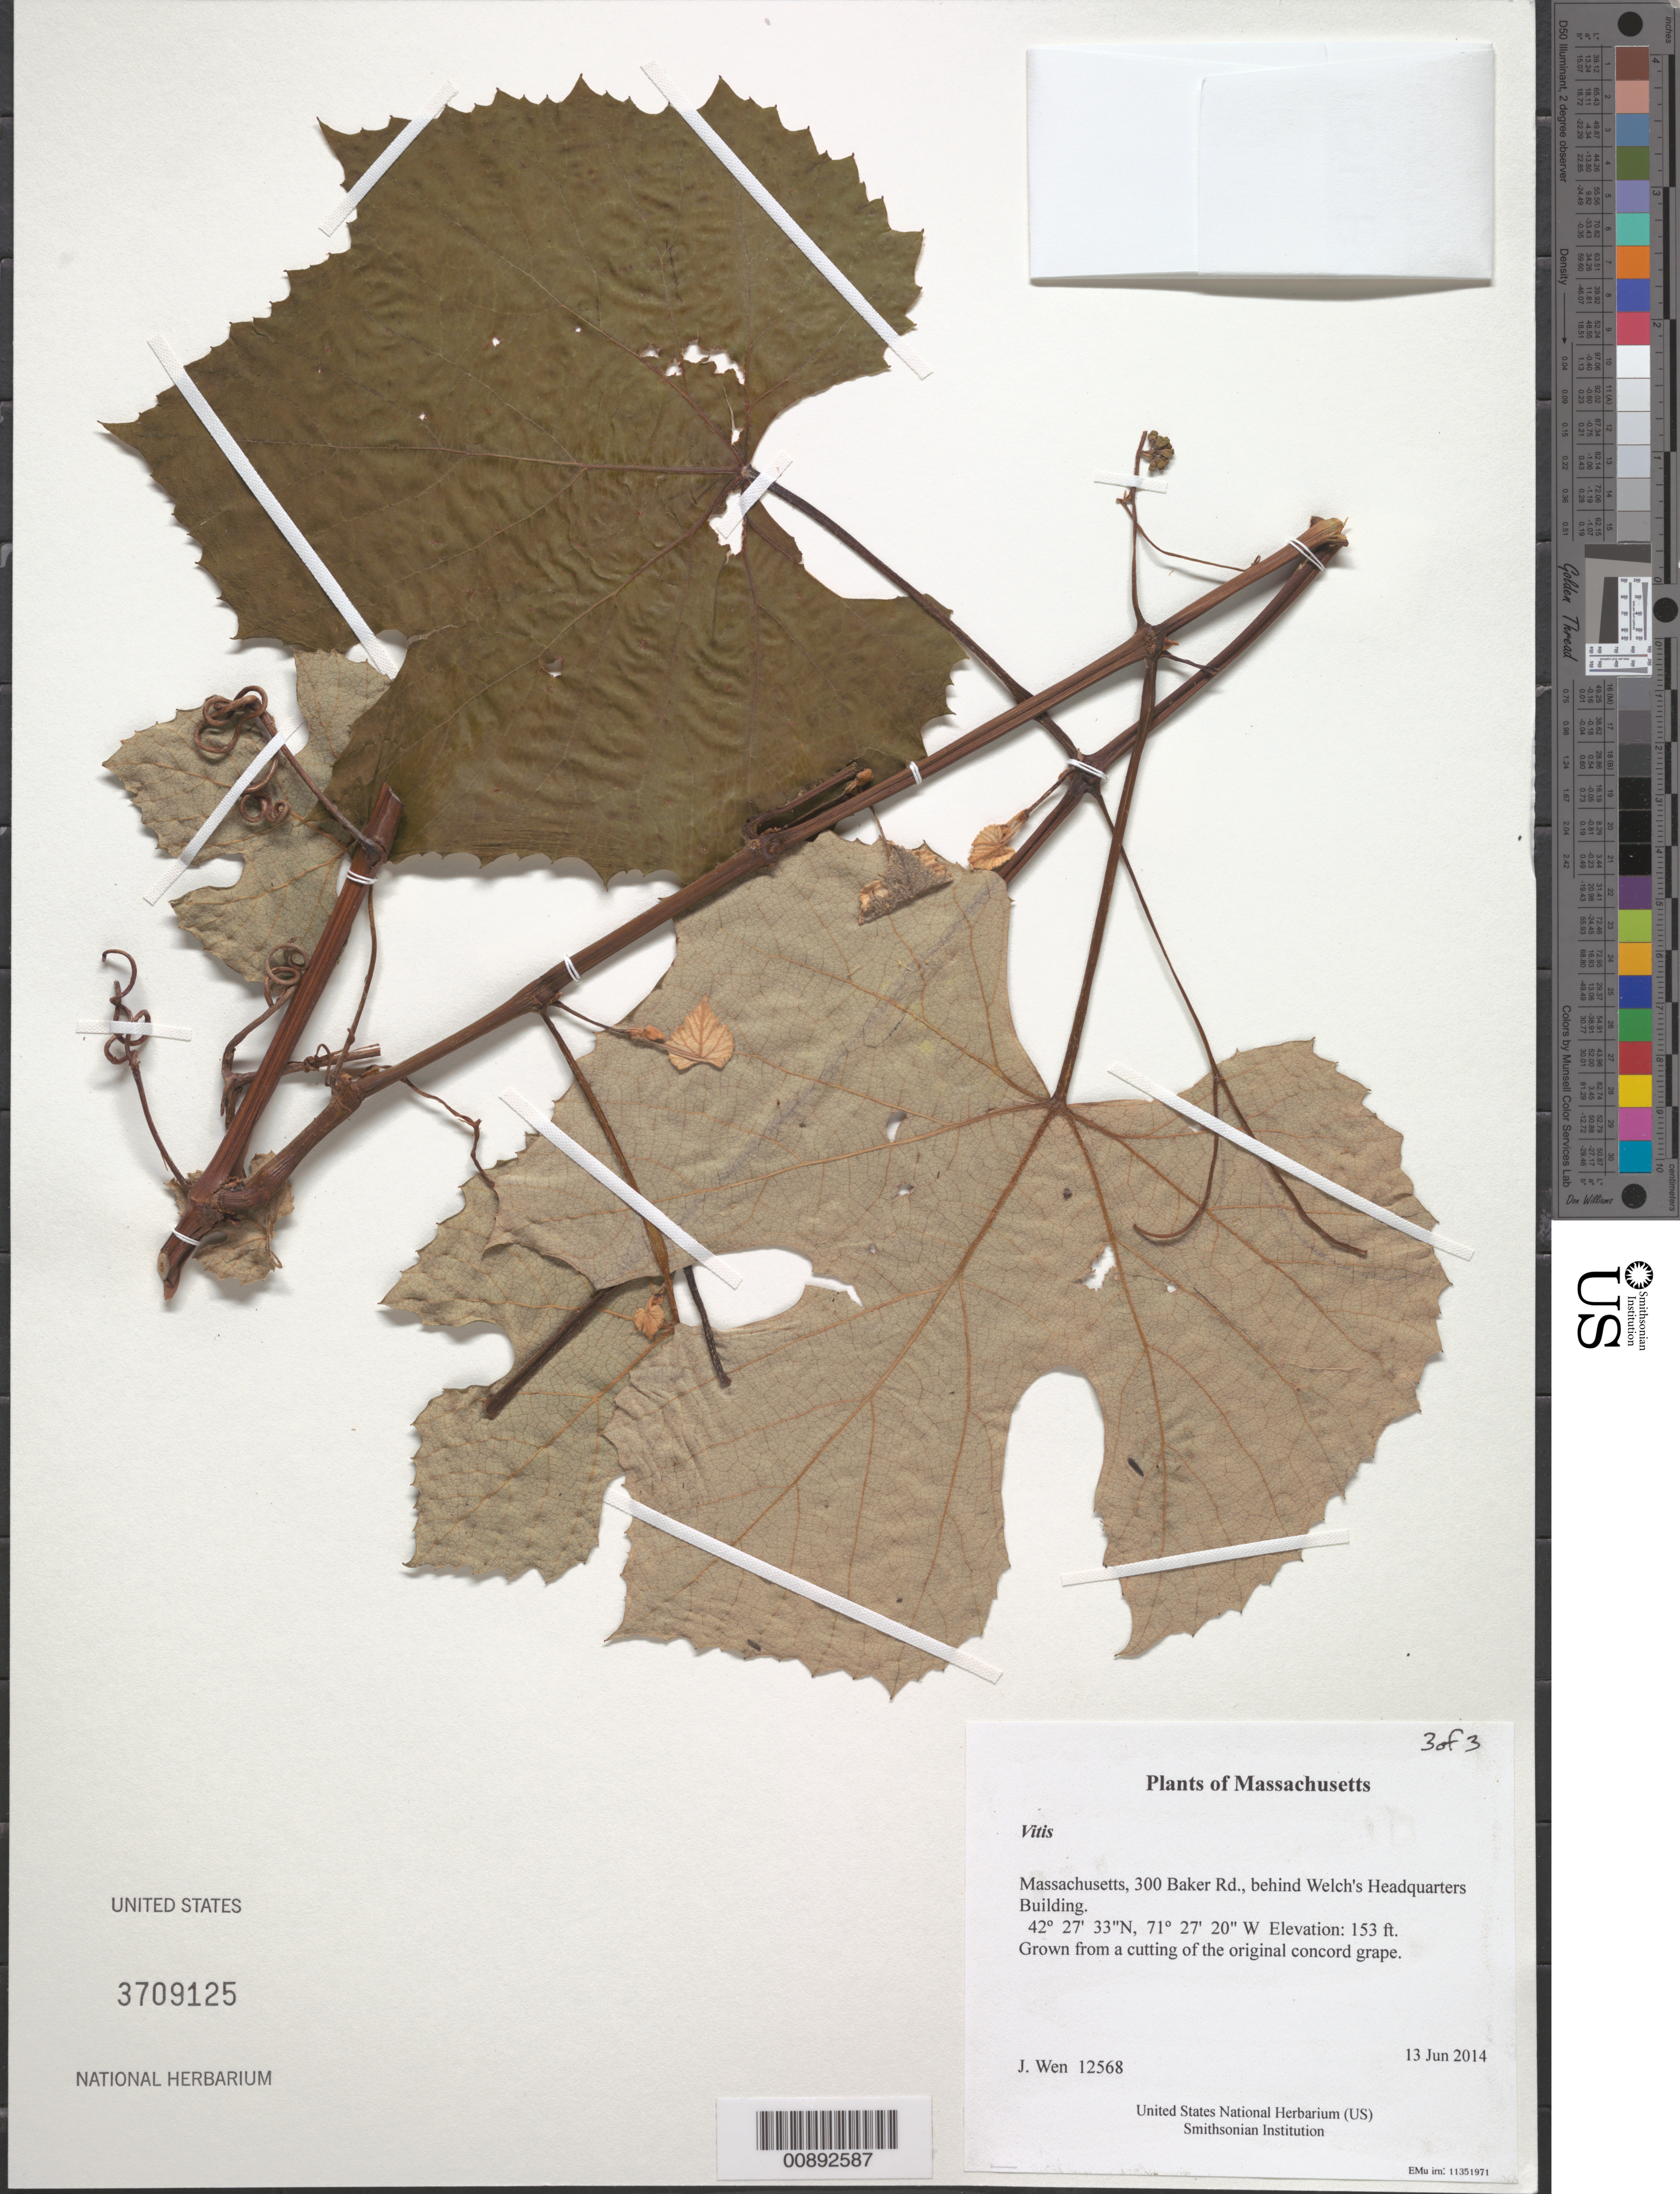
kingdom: Plantae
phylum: Tracheophyta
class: Magnoliopsida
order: Vitales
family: Vitaceae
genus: Vitis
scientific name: Vitis sp.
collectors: J. Wen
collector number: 12568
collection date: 2014-06-13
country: United States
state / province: Massachusetts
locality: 300 Baker Rd., behind Welch's Headquarters Building.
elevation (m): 47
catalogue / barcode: US 3709125